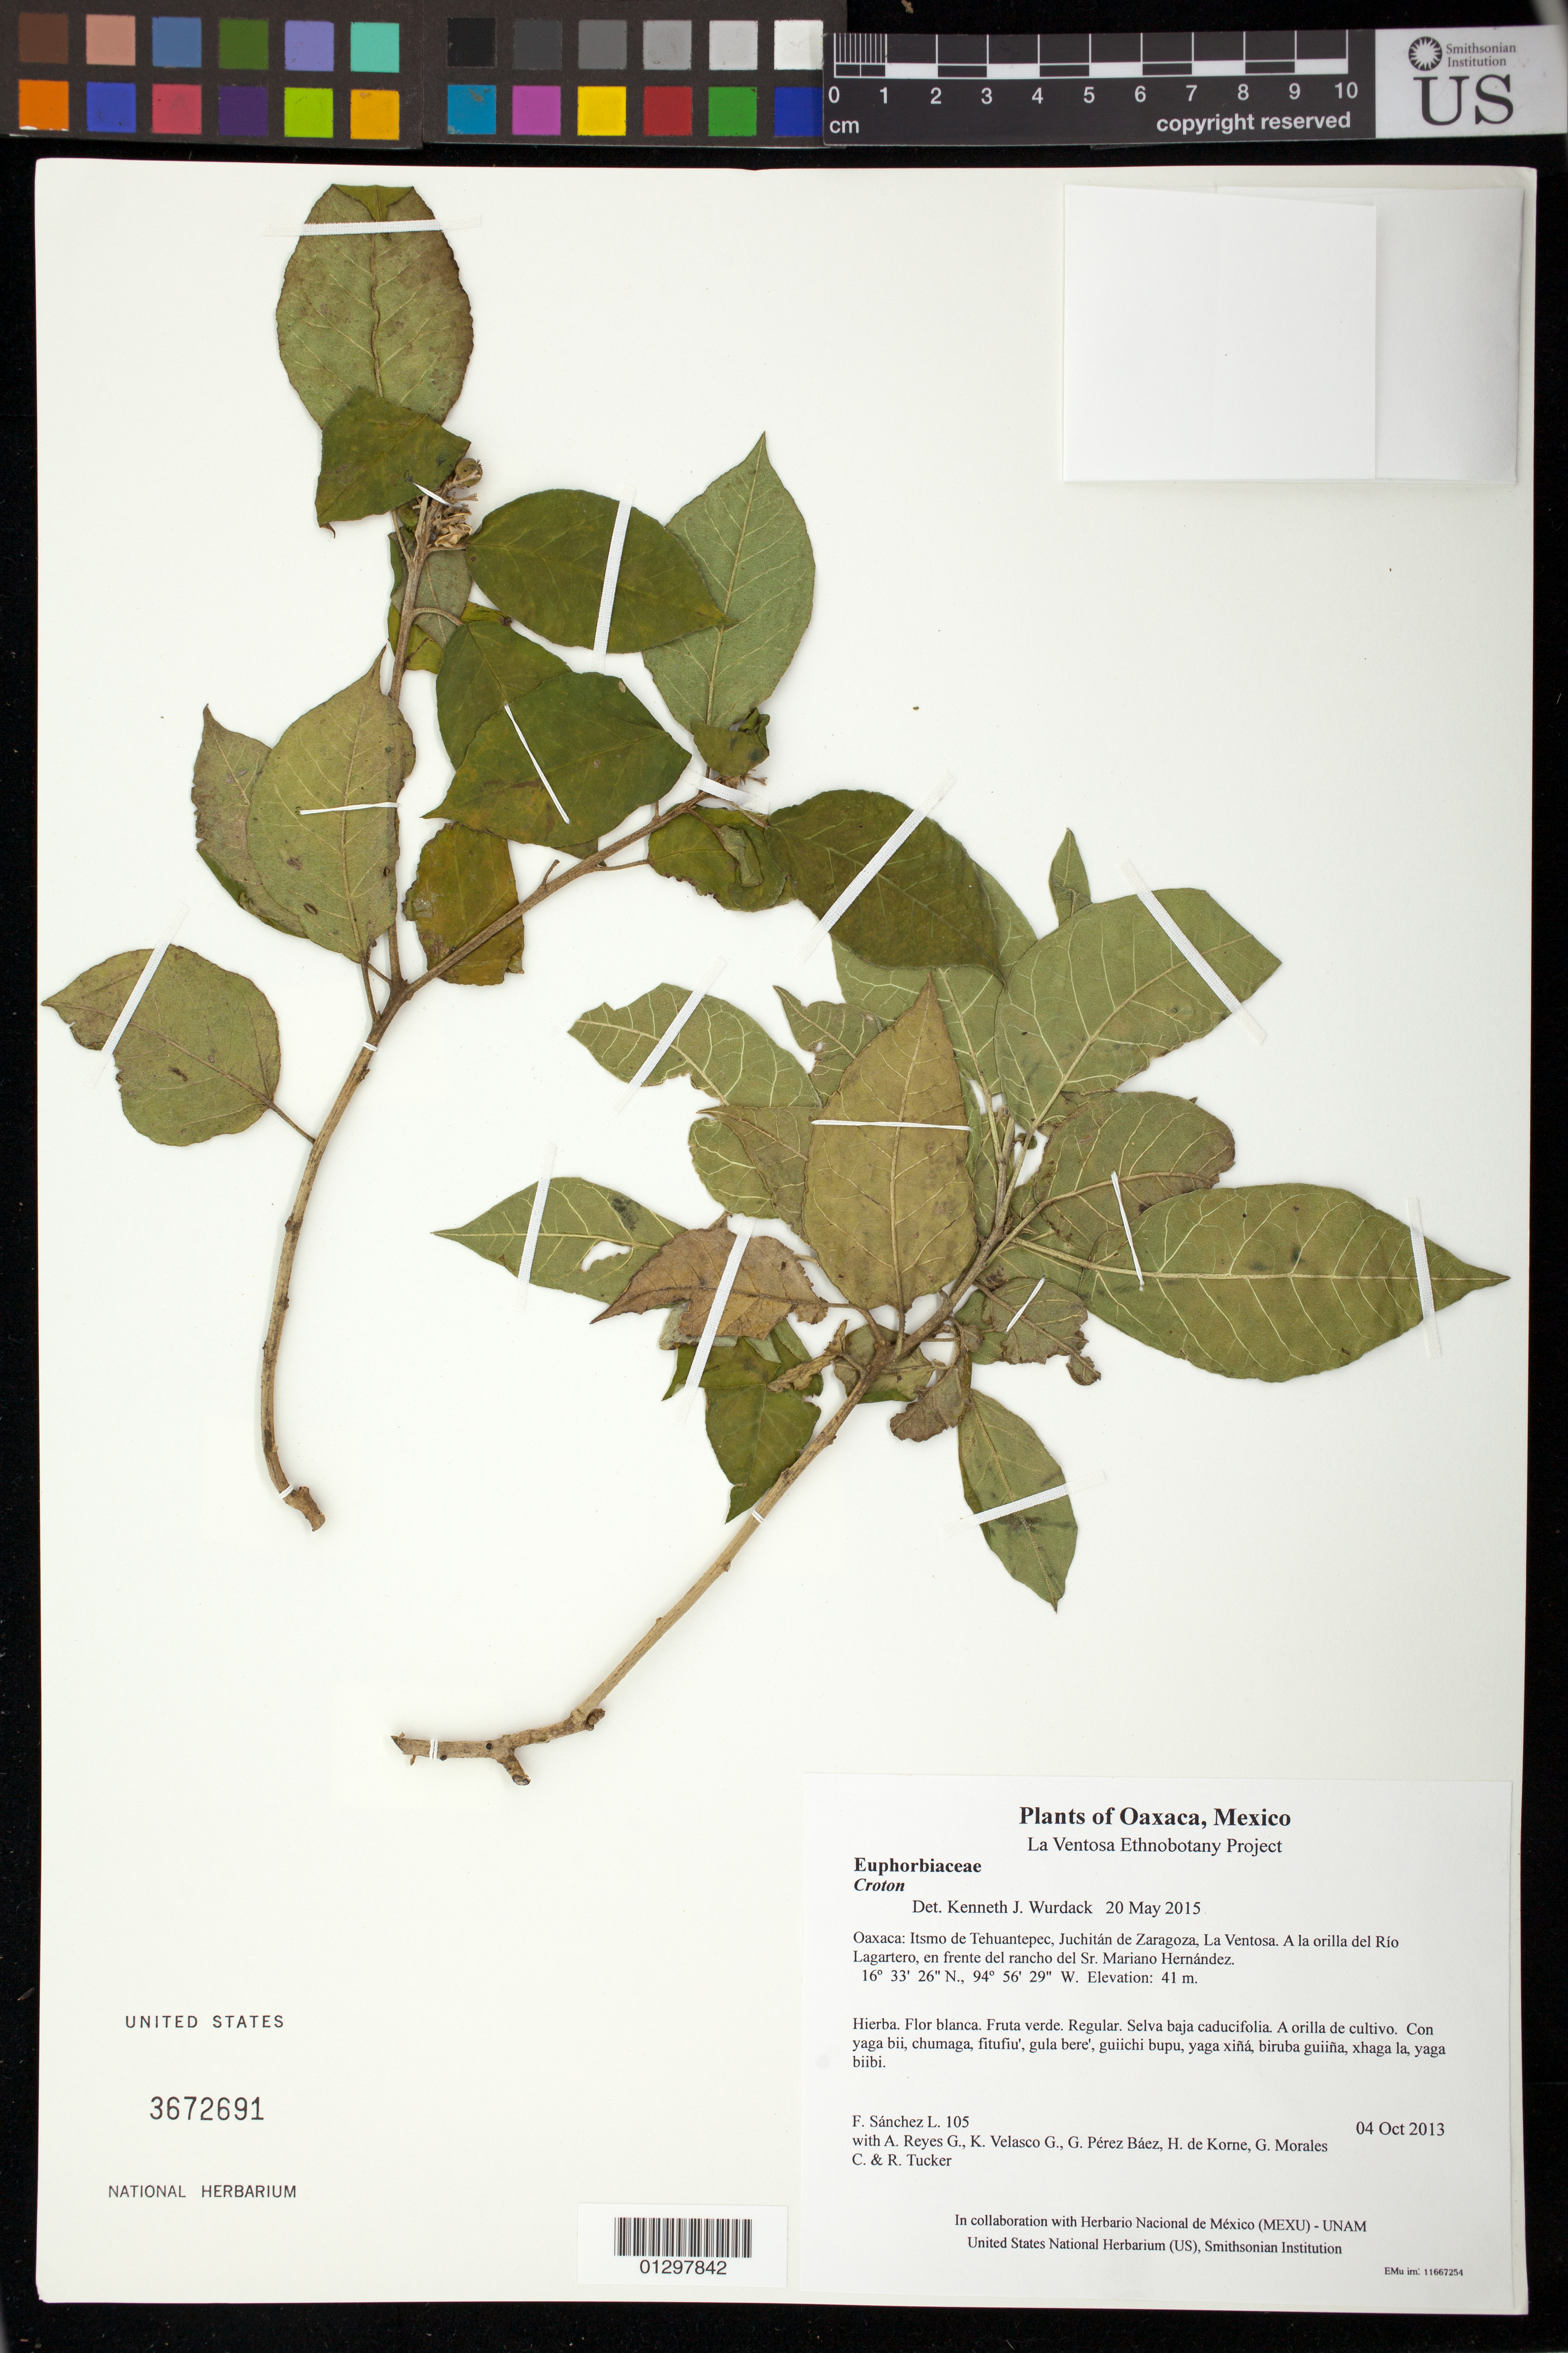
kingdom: Plantae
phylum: Tracheophyta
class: Magnoliopsida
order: Malpighiales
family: Euphorbiaceae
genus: Croton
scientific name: Croton roxanae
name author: Croizat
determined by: Berry, P. E.; Van Ee, B. W.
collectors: F. Sánchez L., A. Reyes G., K. Velasco G., G. Pérez Báez, H. de Korne, G. Morales C. & R. Tucker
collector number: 105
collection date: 2013-10-04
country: Mexico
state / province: Oaxaca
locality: Itsmo de Tehuantepec, Juchitán de Zaragoza, La Ventosa. A la orilla del Río Lagartero, en frente del rancho del Sr. Mariano Hernández.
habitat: Selva baja caducifolia. A orilla de cultivo.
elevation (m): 41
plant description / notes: JEBOT, MEXU, SERO, US; Guixi bandaga. Guie' naquichi'. Cuaananaxhi naga'. Nuu.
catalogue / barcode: US 3672691